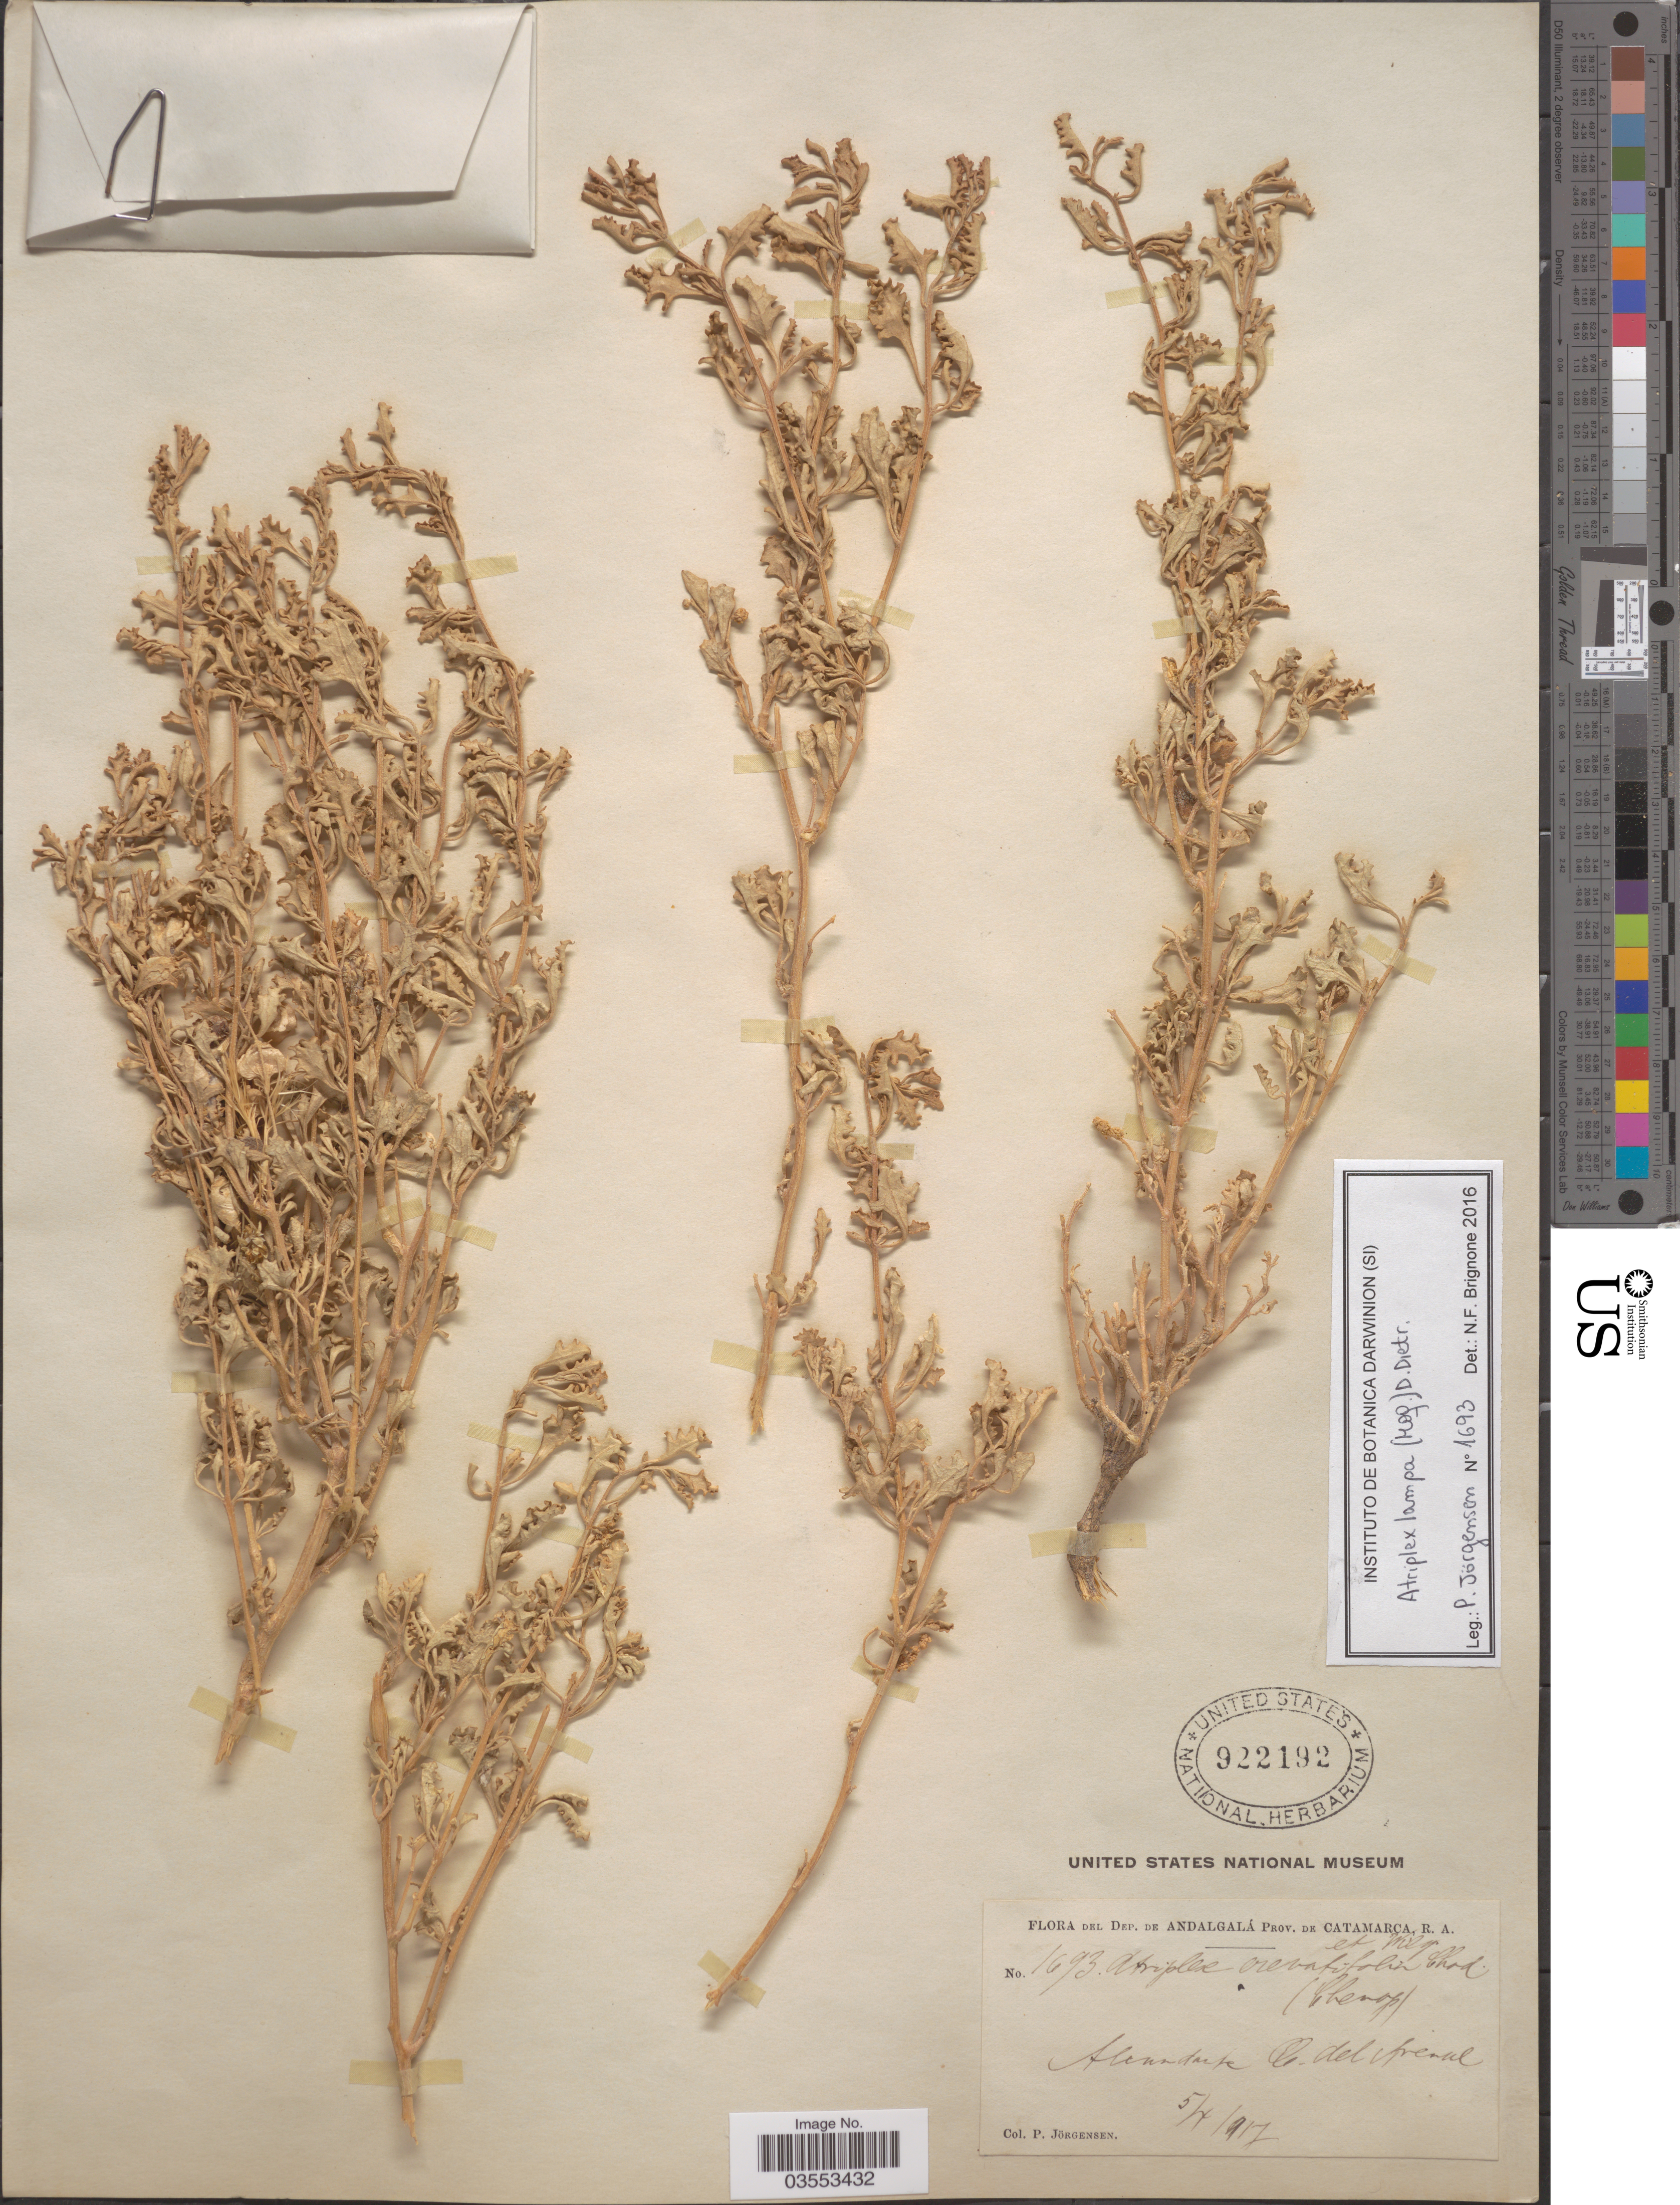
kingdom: Plantae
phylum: Tracheophyta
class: Magnoliopsida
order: Caryophyllales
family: Amaranthaceae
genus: Atriplex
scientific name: Atriplex crenatifolia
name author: Chodat & Wilczek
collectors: P. Jörgensen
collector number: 1693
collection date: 1917-10-05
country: Argentina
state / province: Catamarca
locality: Dep. de Andalgalá. Abundante C. del Arenal.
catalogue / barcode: US 922192